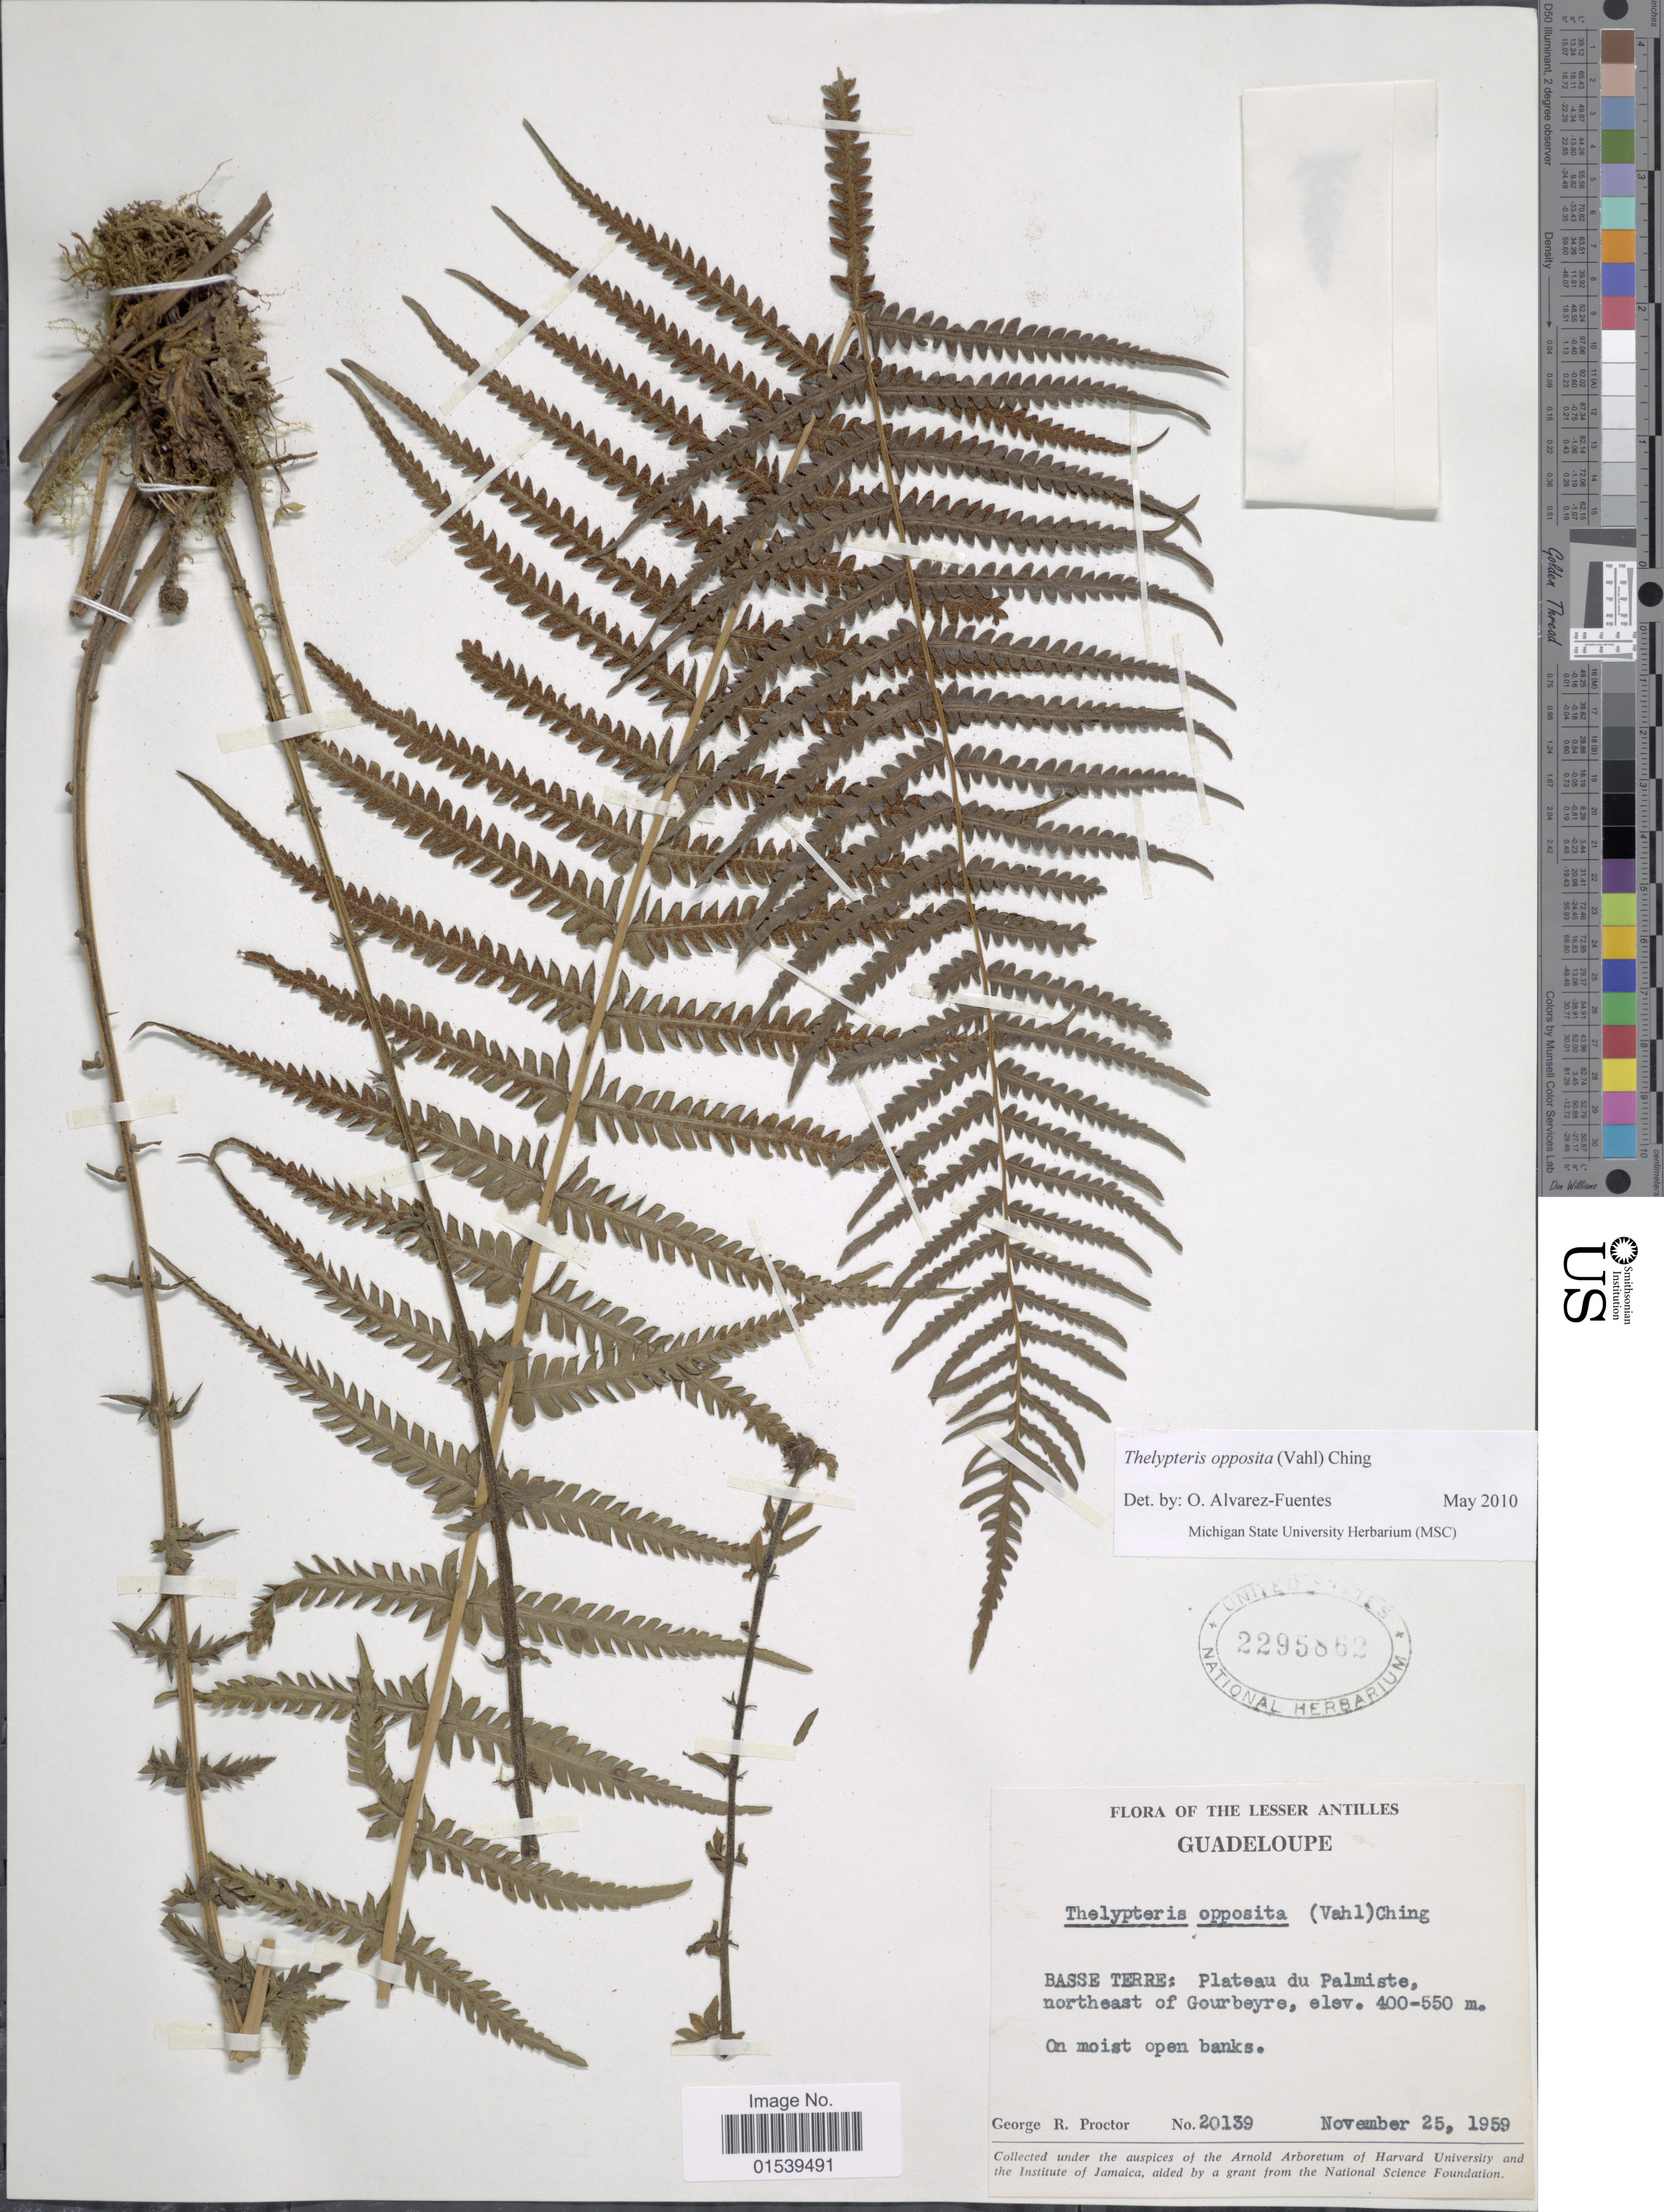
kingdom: Plantae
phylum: Tracheophyta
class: Polypodiopsida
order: Polypodiales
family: Thelypteridaceae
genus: Amauropelta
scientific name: Amauropelta opposita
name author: (Vahl) Pic. Serm.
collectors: G. R. Proctor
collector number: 20139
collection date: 1959-11-25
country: Guadeloupe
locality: Lesser Antilles, Basse Terre: Plateau du Palmiste, northeast of Gourbeyre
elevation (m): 400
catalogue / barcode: US 2295862